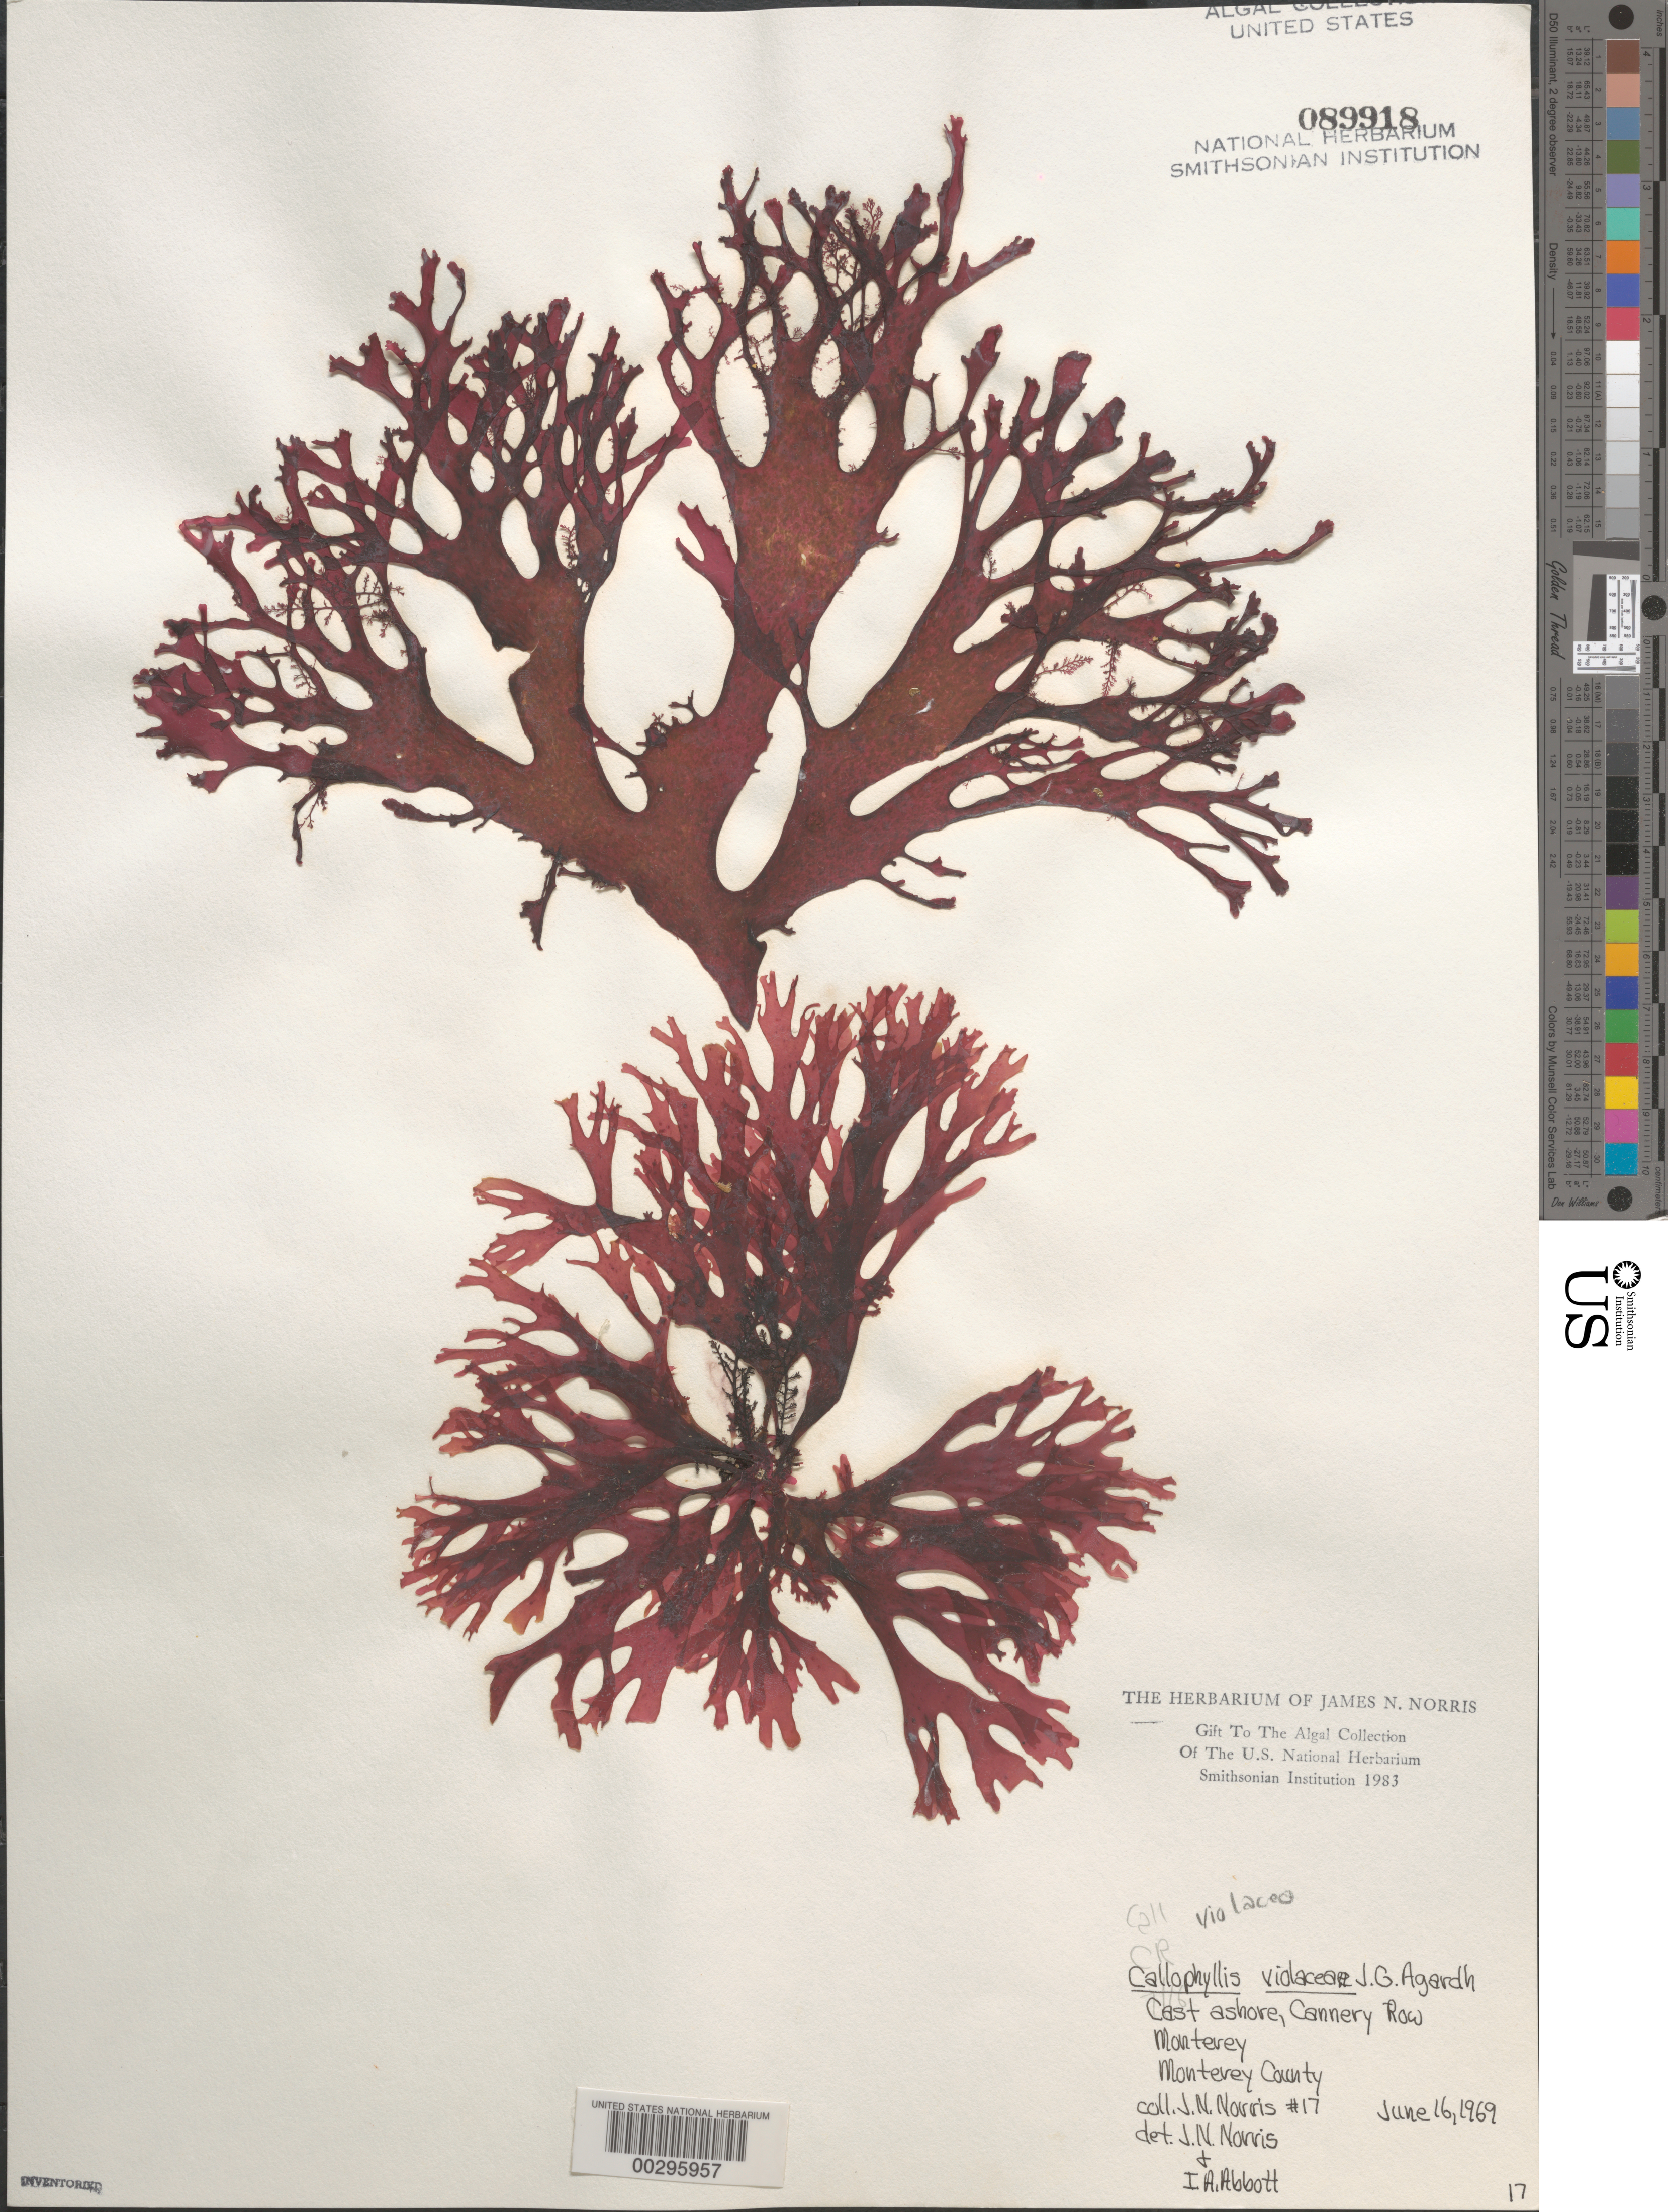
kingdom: Plantae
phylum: Rhodophyta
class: Florideophyceae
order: Gigartinales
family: Kallymeniaceae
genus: Callophyllis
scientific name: Callophyllis violacea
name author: J. Agardh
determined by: Norris, J. N.; Abbott, I. A.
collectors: J. N. Norris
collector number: JN-17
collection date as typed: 16 Jun 1969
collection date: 1969-06-16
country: United States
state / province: California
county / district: Monterey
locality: Cannery Row, Monterey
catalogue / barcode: US 89918